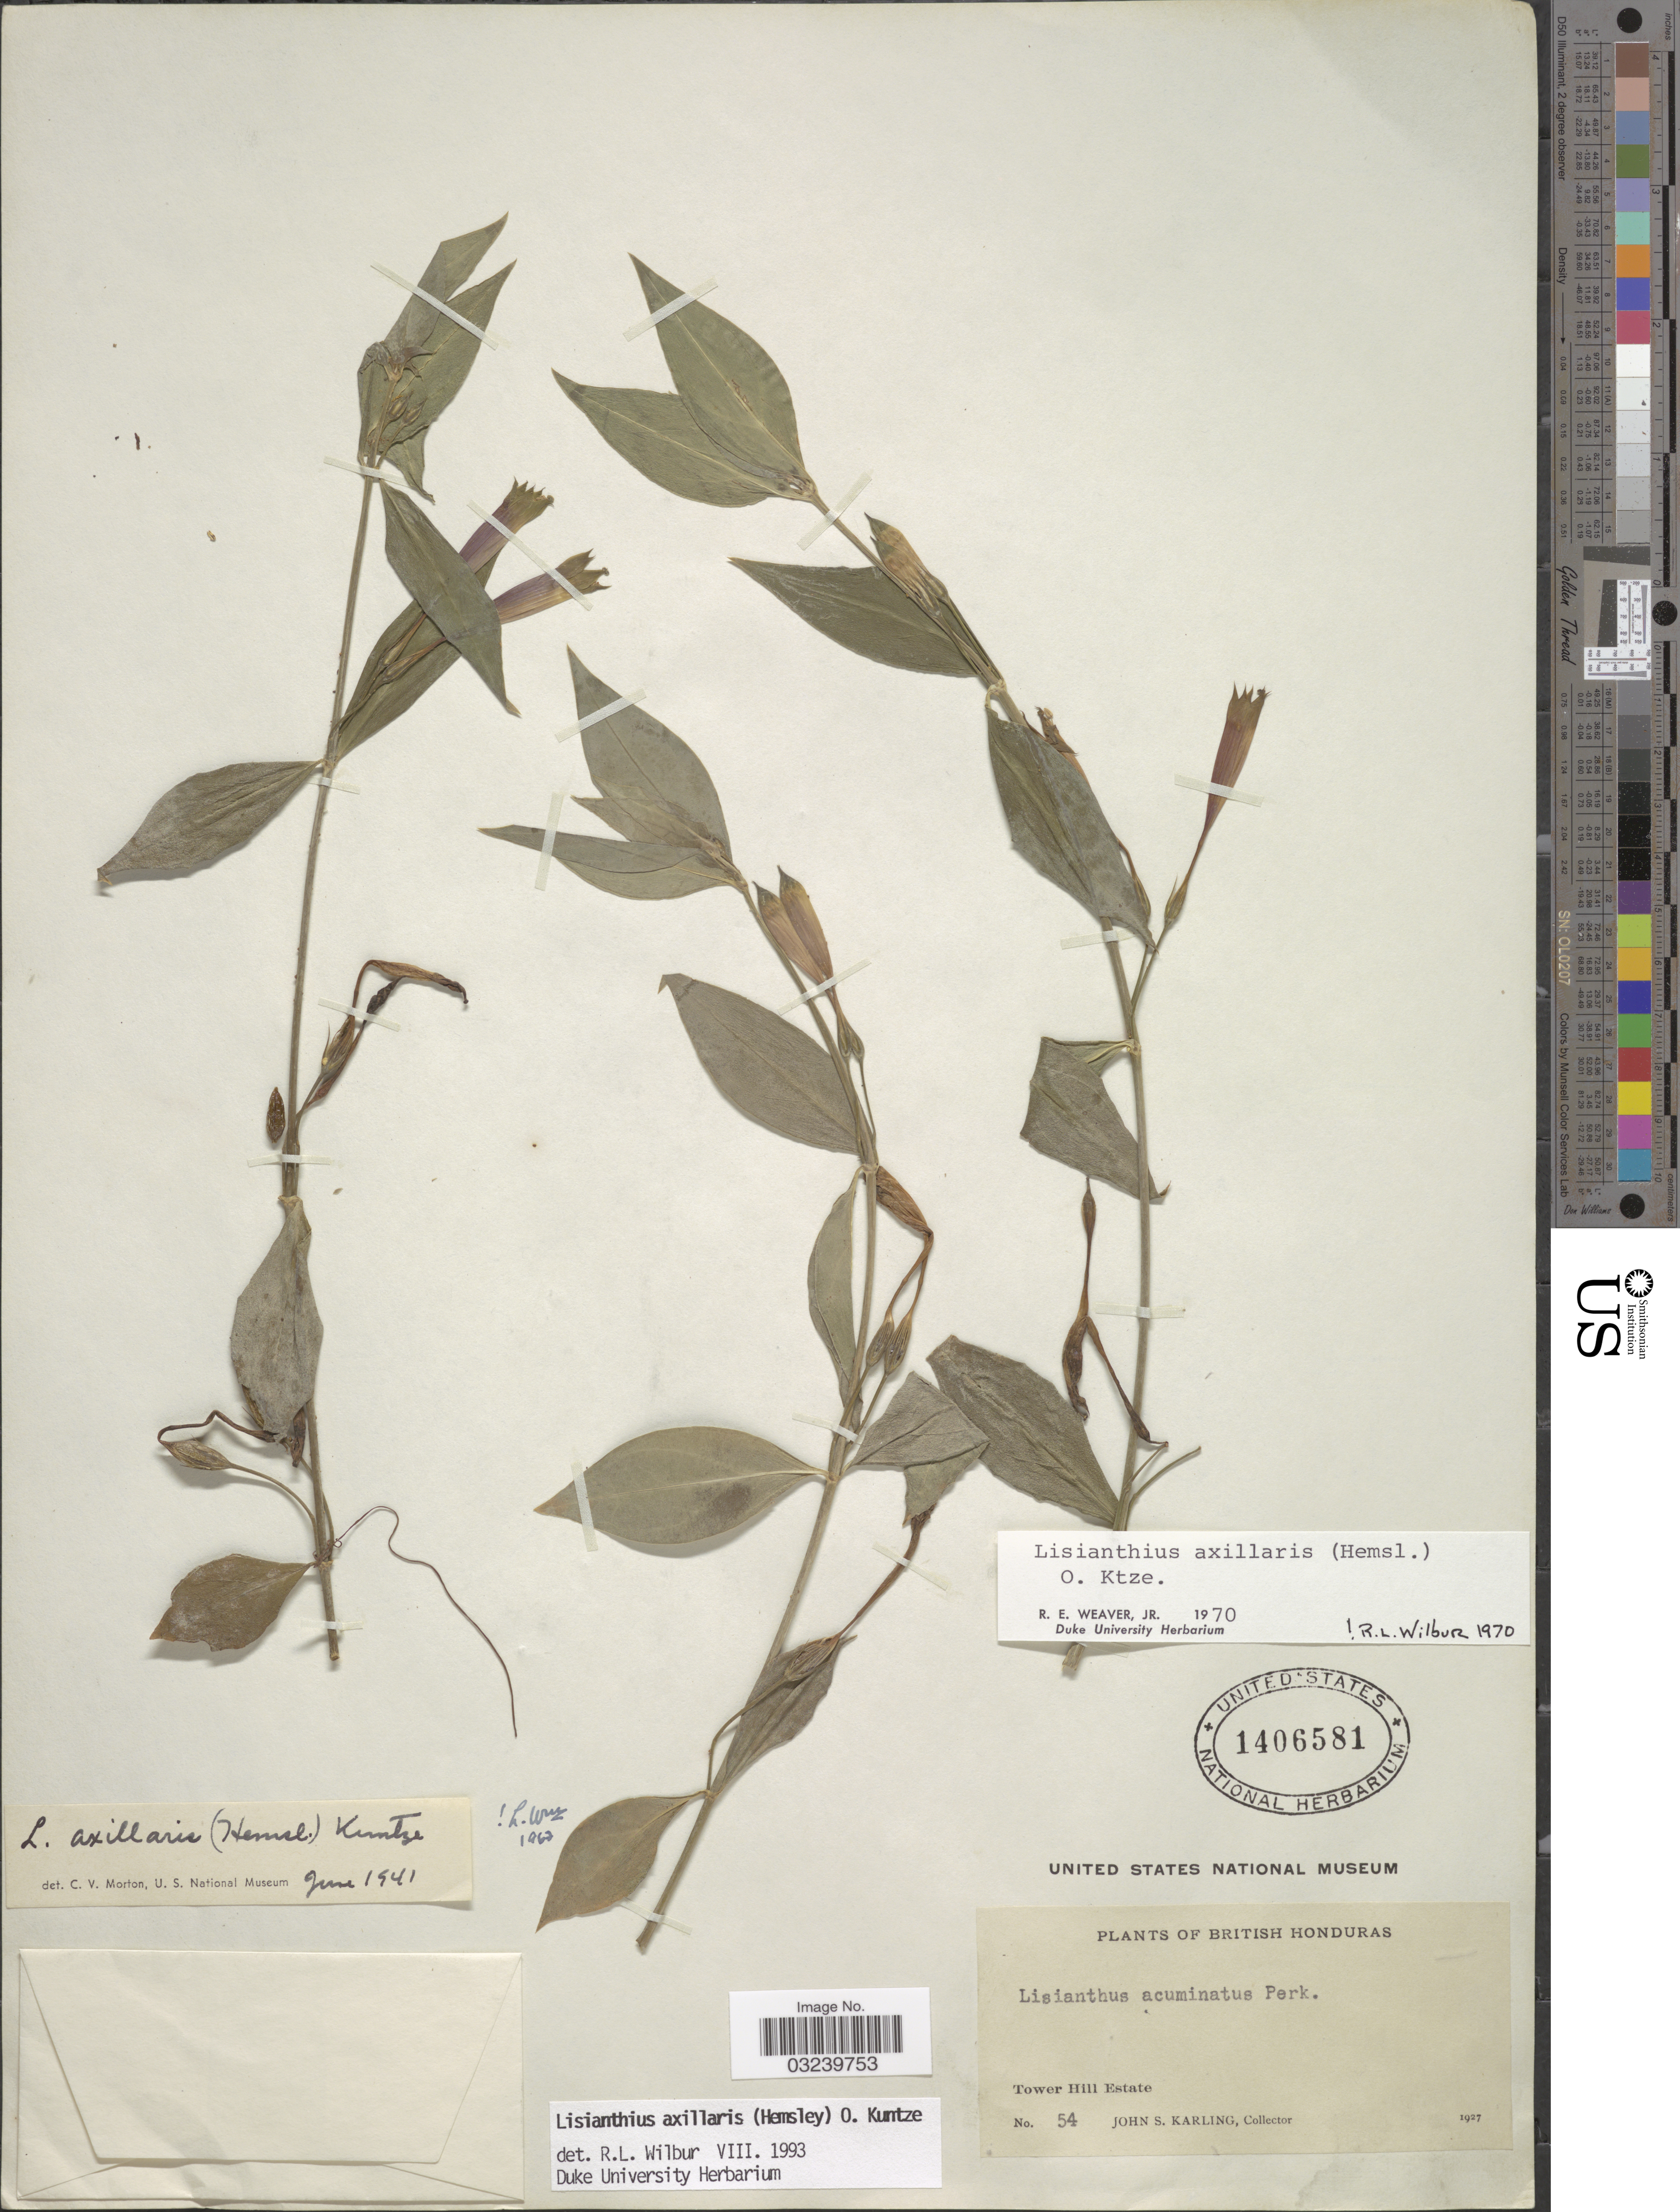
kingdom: Plantae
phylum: Tracheophyta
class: Magnoliopsida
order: Gentianales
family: Gentianaceae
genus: Lisianthius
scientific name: Lisianthius axillaris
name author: (Hemsl.) Kuntze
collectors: J. Karling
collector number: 54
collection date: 1927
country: Belize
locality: British Honduras, Tower Hill Estate.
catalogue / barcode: US 1406581